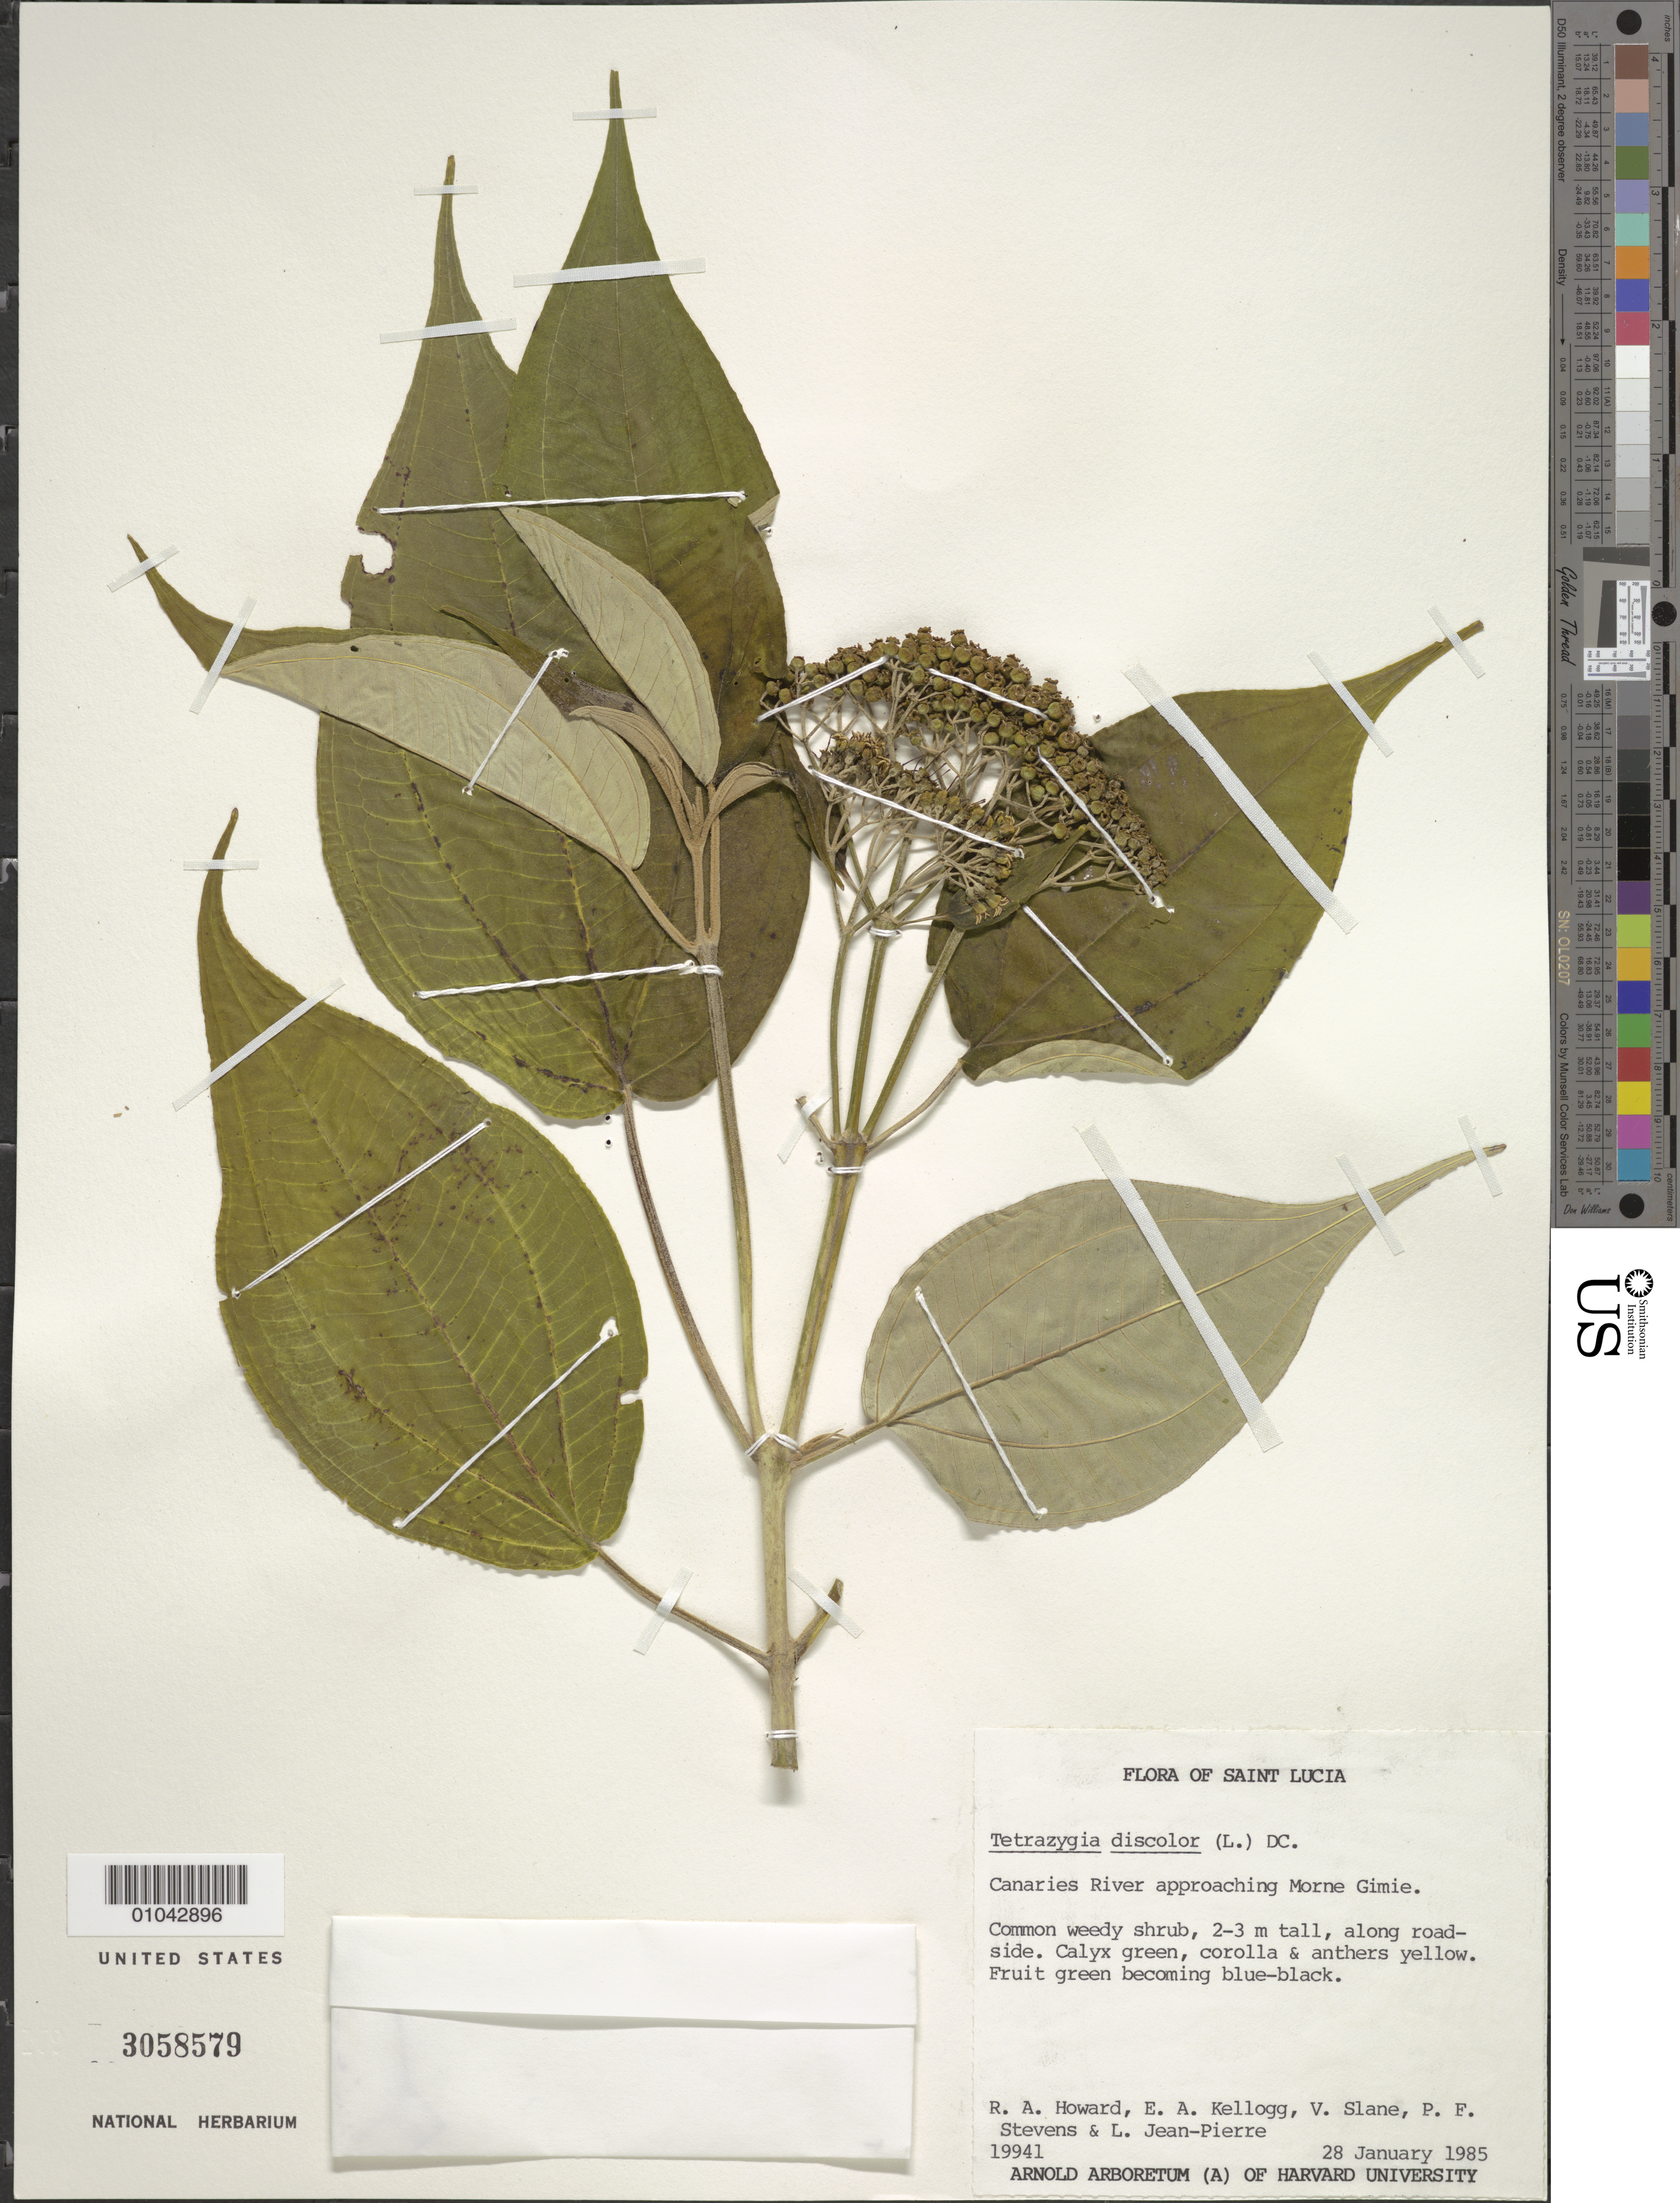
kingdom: Plantae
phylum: Tracheophyta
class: Magnoliopsida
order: Myrtales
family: Melastomataceae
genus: Tetrazygia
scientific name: Tetrazygia discolor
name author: (L.) DC.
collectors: R. A. Howard, E. A. Kellogg, V. Slane, P. F. Stevens & L. L. Jean-Pierre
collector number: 19941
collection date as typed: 28 Jan 1985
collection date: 1985-01-28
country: St. Lucia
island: St. Lucia I.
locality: Canaries River approaching Morne Gimie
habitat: Along roadside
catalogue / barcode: US 3058579